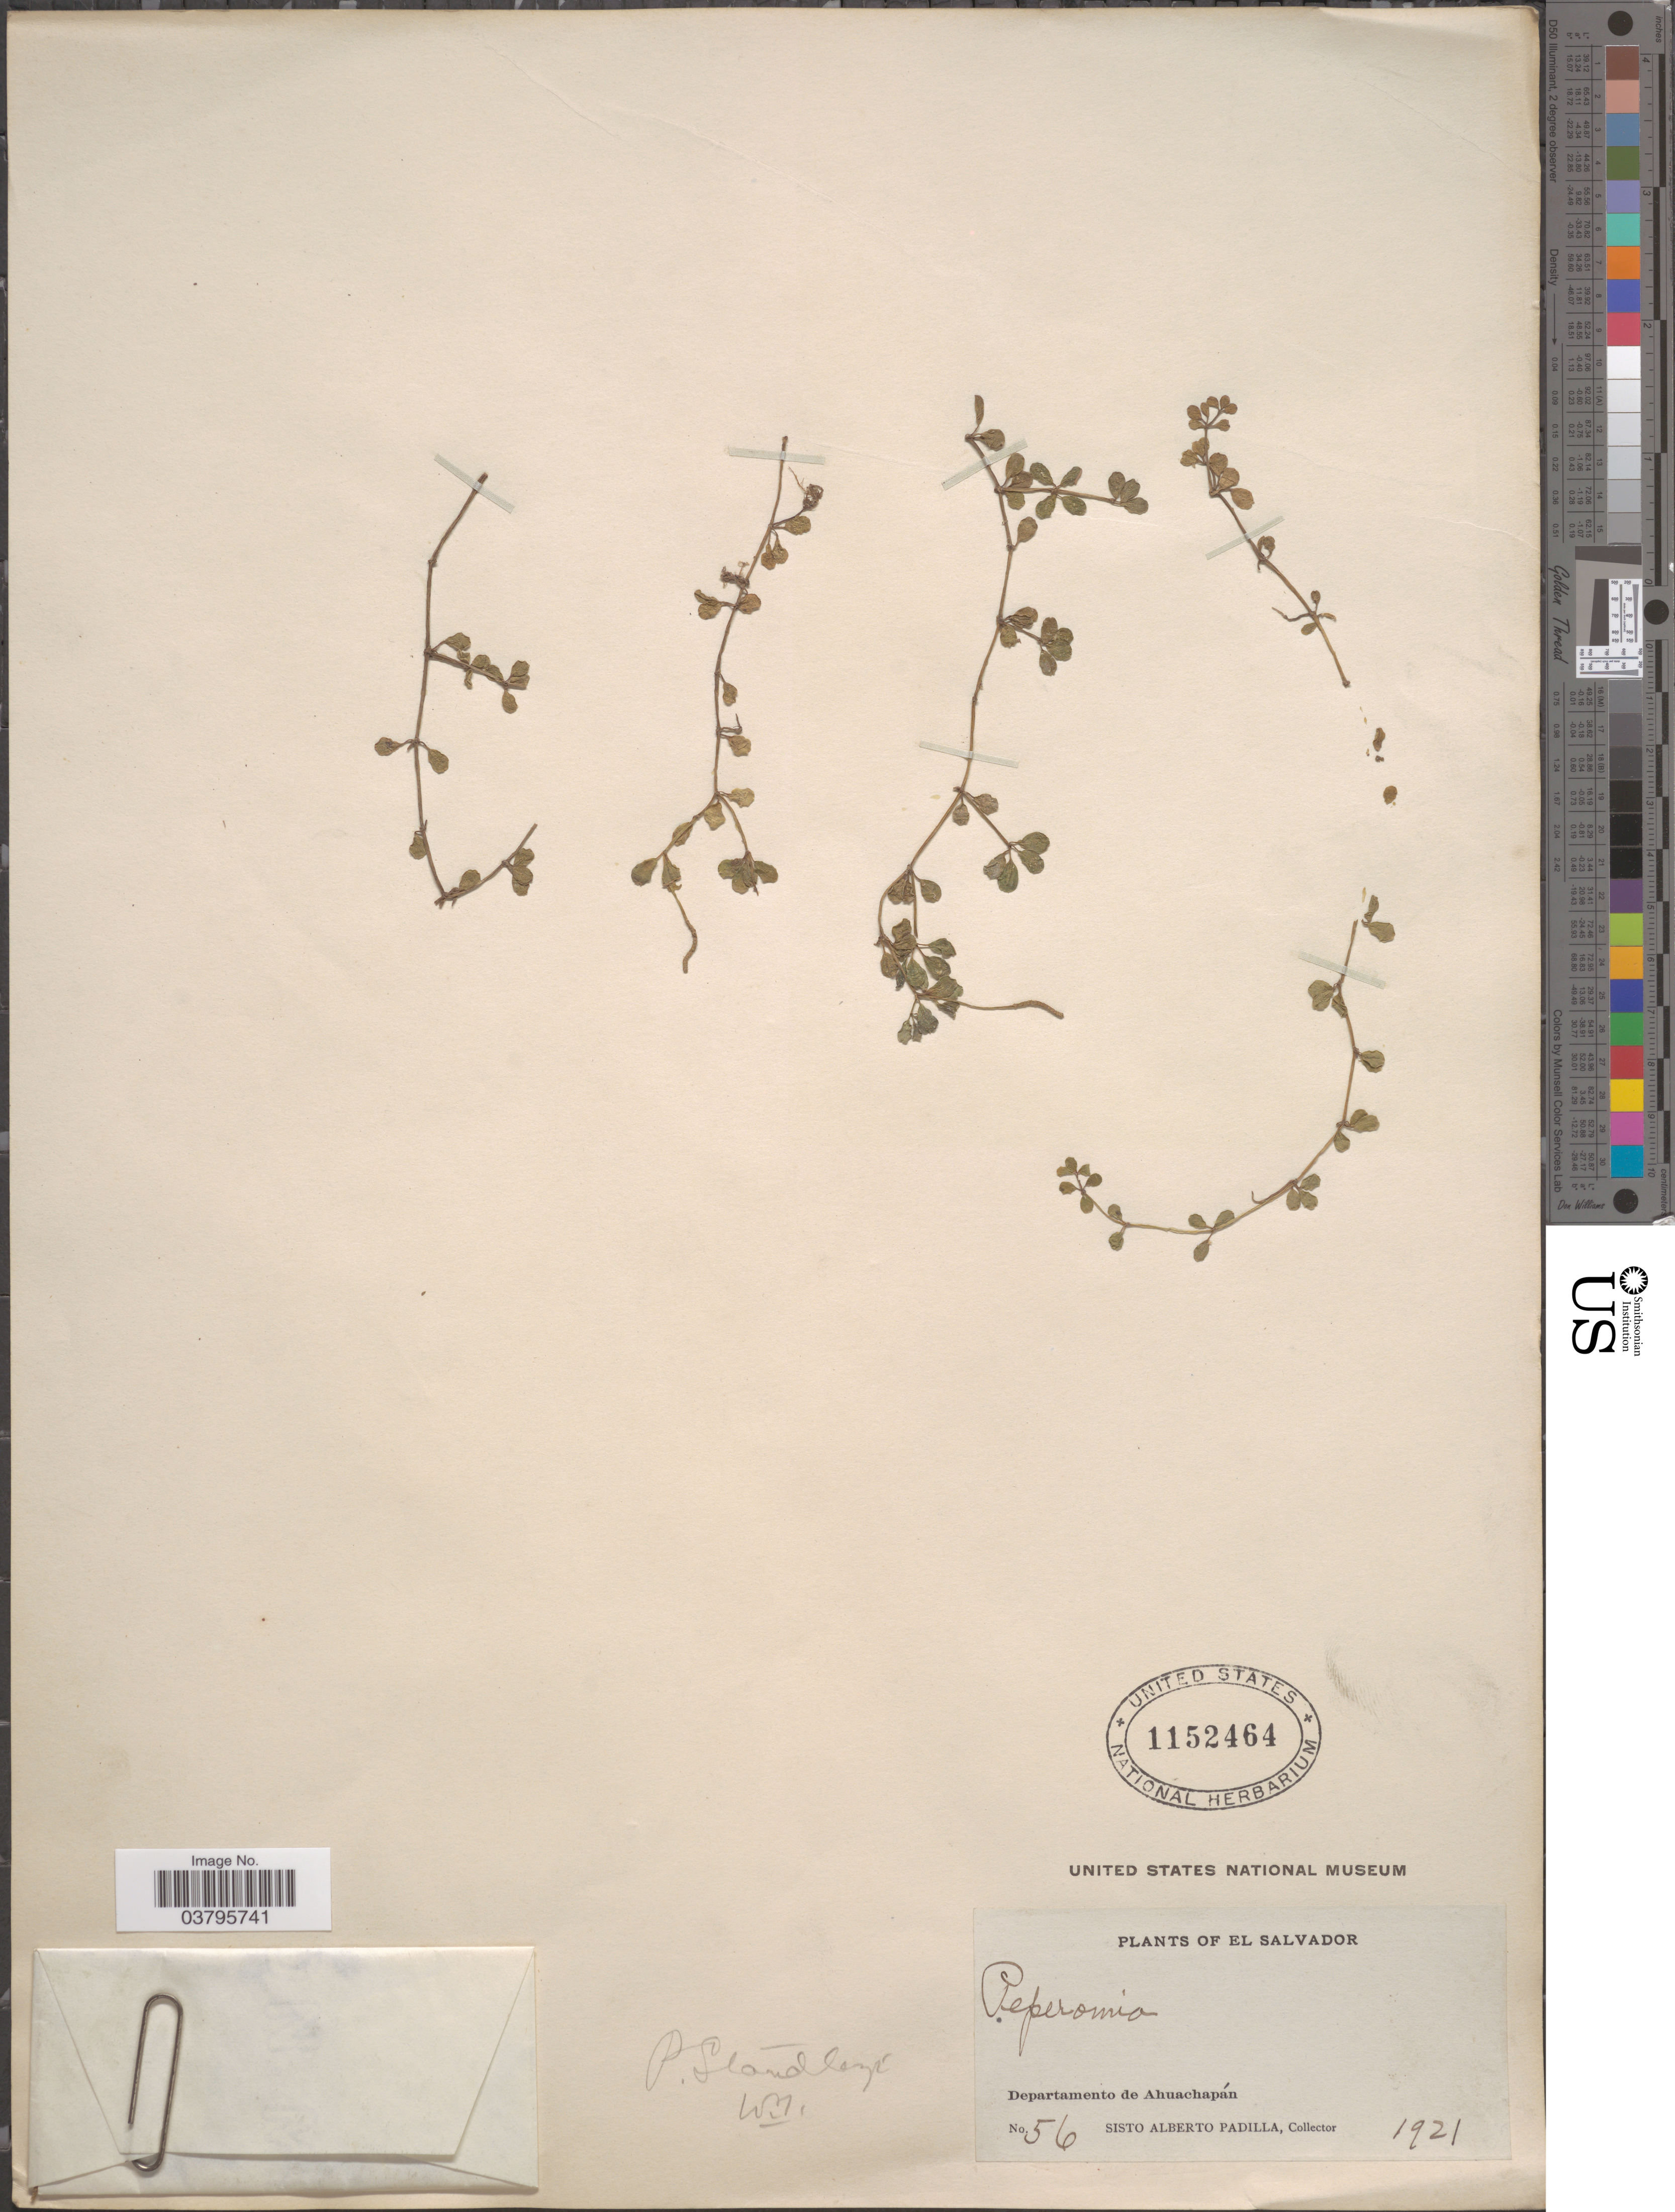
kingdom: Plantae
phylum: Tracheophyta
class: Magnoliopsida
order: Piperales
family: Piperaceae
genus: Peperomia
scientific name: Peperomia hoffmannii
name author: C. DC.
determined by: Jiménez, José Estaban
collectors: S. A. Padilla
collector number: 56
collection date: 1921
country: El Salvador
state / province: Ahuachapan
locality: Departamento de Ahuachapán.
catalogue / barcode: US 1152464